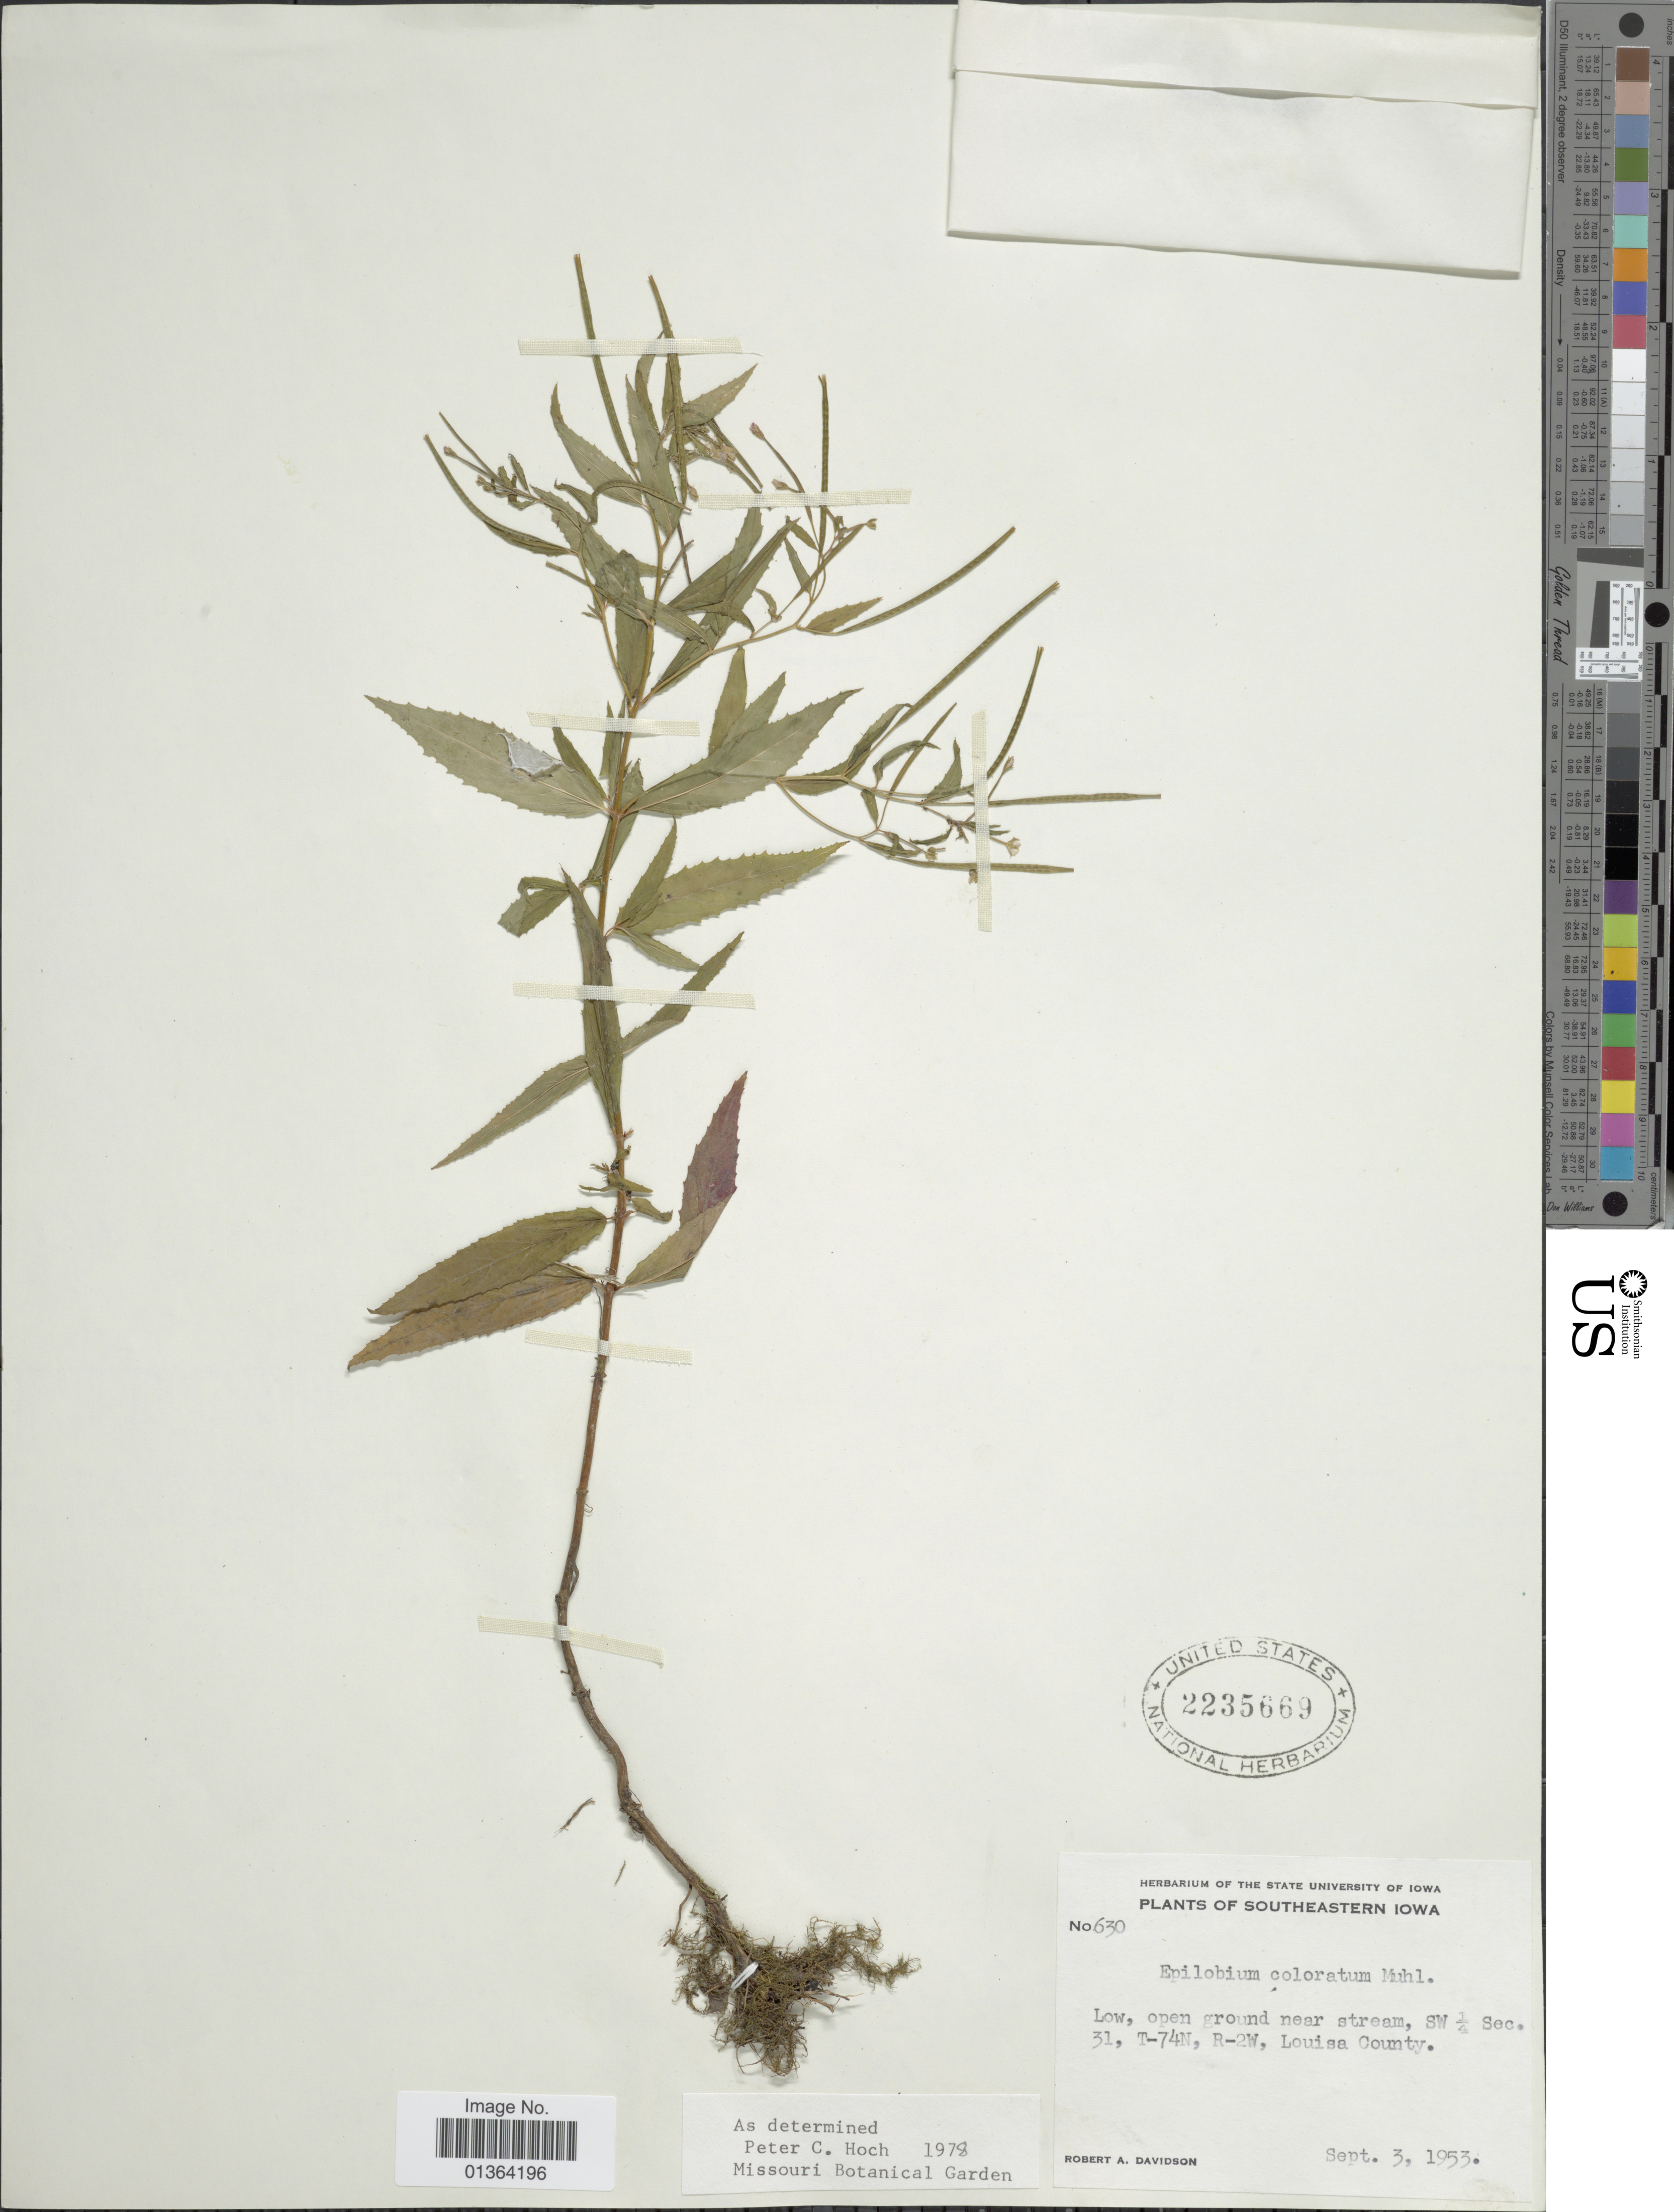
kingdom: Plantae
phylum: Tracheophyta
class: Magnoliopsida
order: Myrtales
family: Onagraceae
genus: Epilobium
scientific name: Epilobium coloratum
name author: Biehler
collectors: R. A. Davidson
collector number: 630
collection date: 1953-09-03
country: United States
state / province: Iowa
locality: Southeastern Iowa. Low, open ground near stream, SW¼ Sec. 31, T-74N, R-2W, Louisa County.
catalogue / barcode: US 2235669